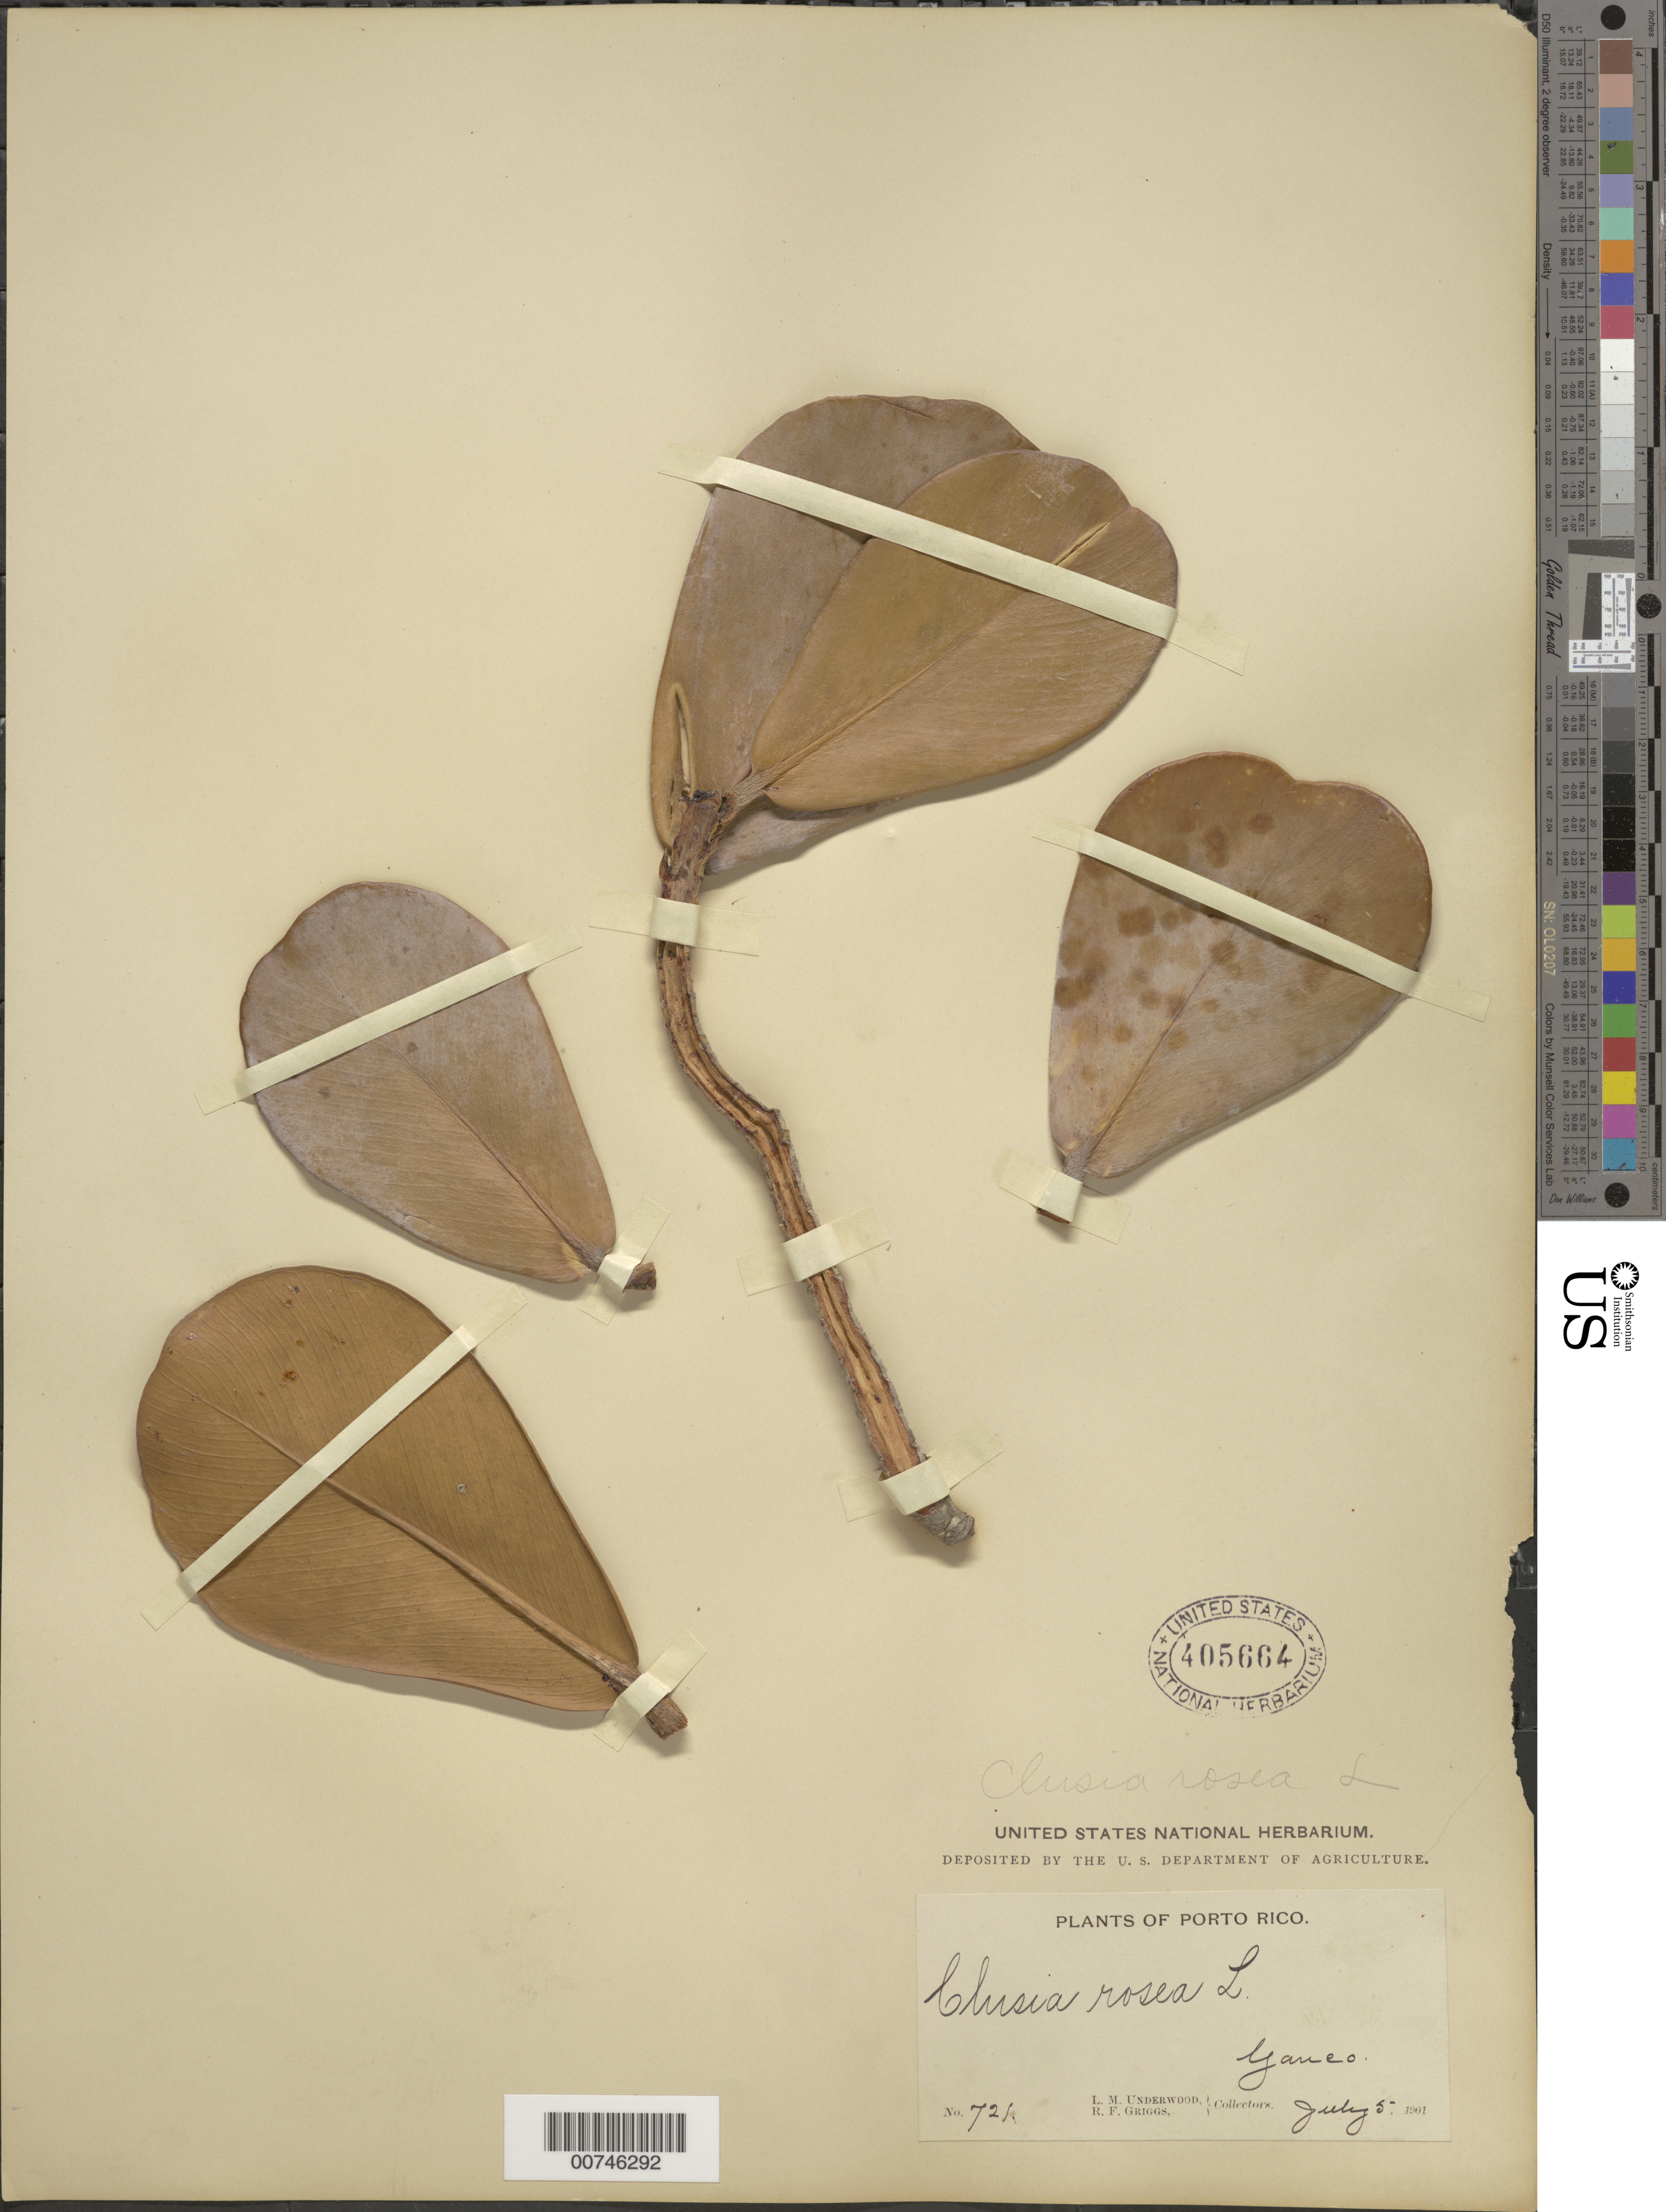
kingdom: Plantae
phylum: Tracheophyta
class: Magnoliopsida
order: Malpighiales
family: Clusiaceae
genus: Clusia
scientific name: Clusia rosea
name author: Jacq.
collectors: L. M. Underwood & R. F. Griggs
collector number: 721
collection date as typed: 05 Jul 1901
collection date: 1901-07-05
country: Puerto Rico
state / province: Yauco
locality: Yauco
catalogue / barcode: US 405664